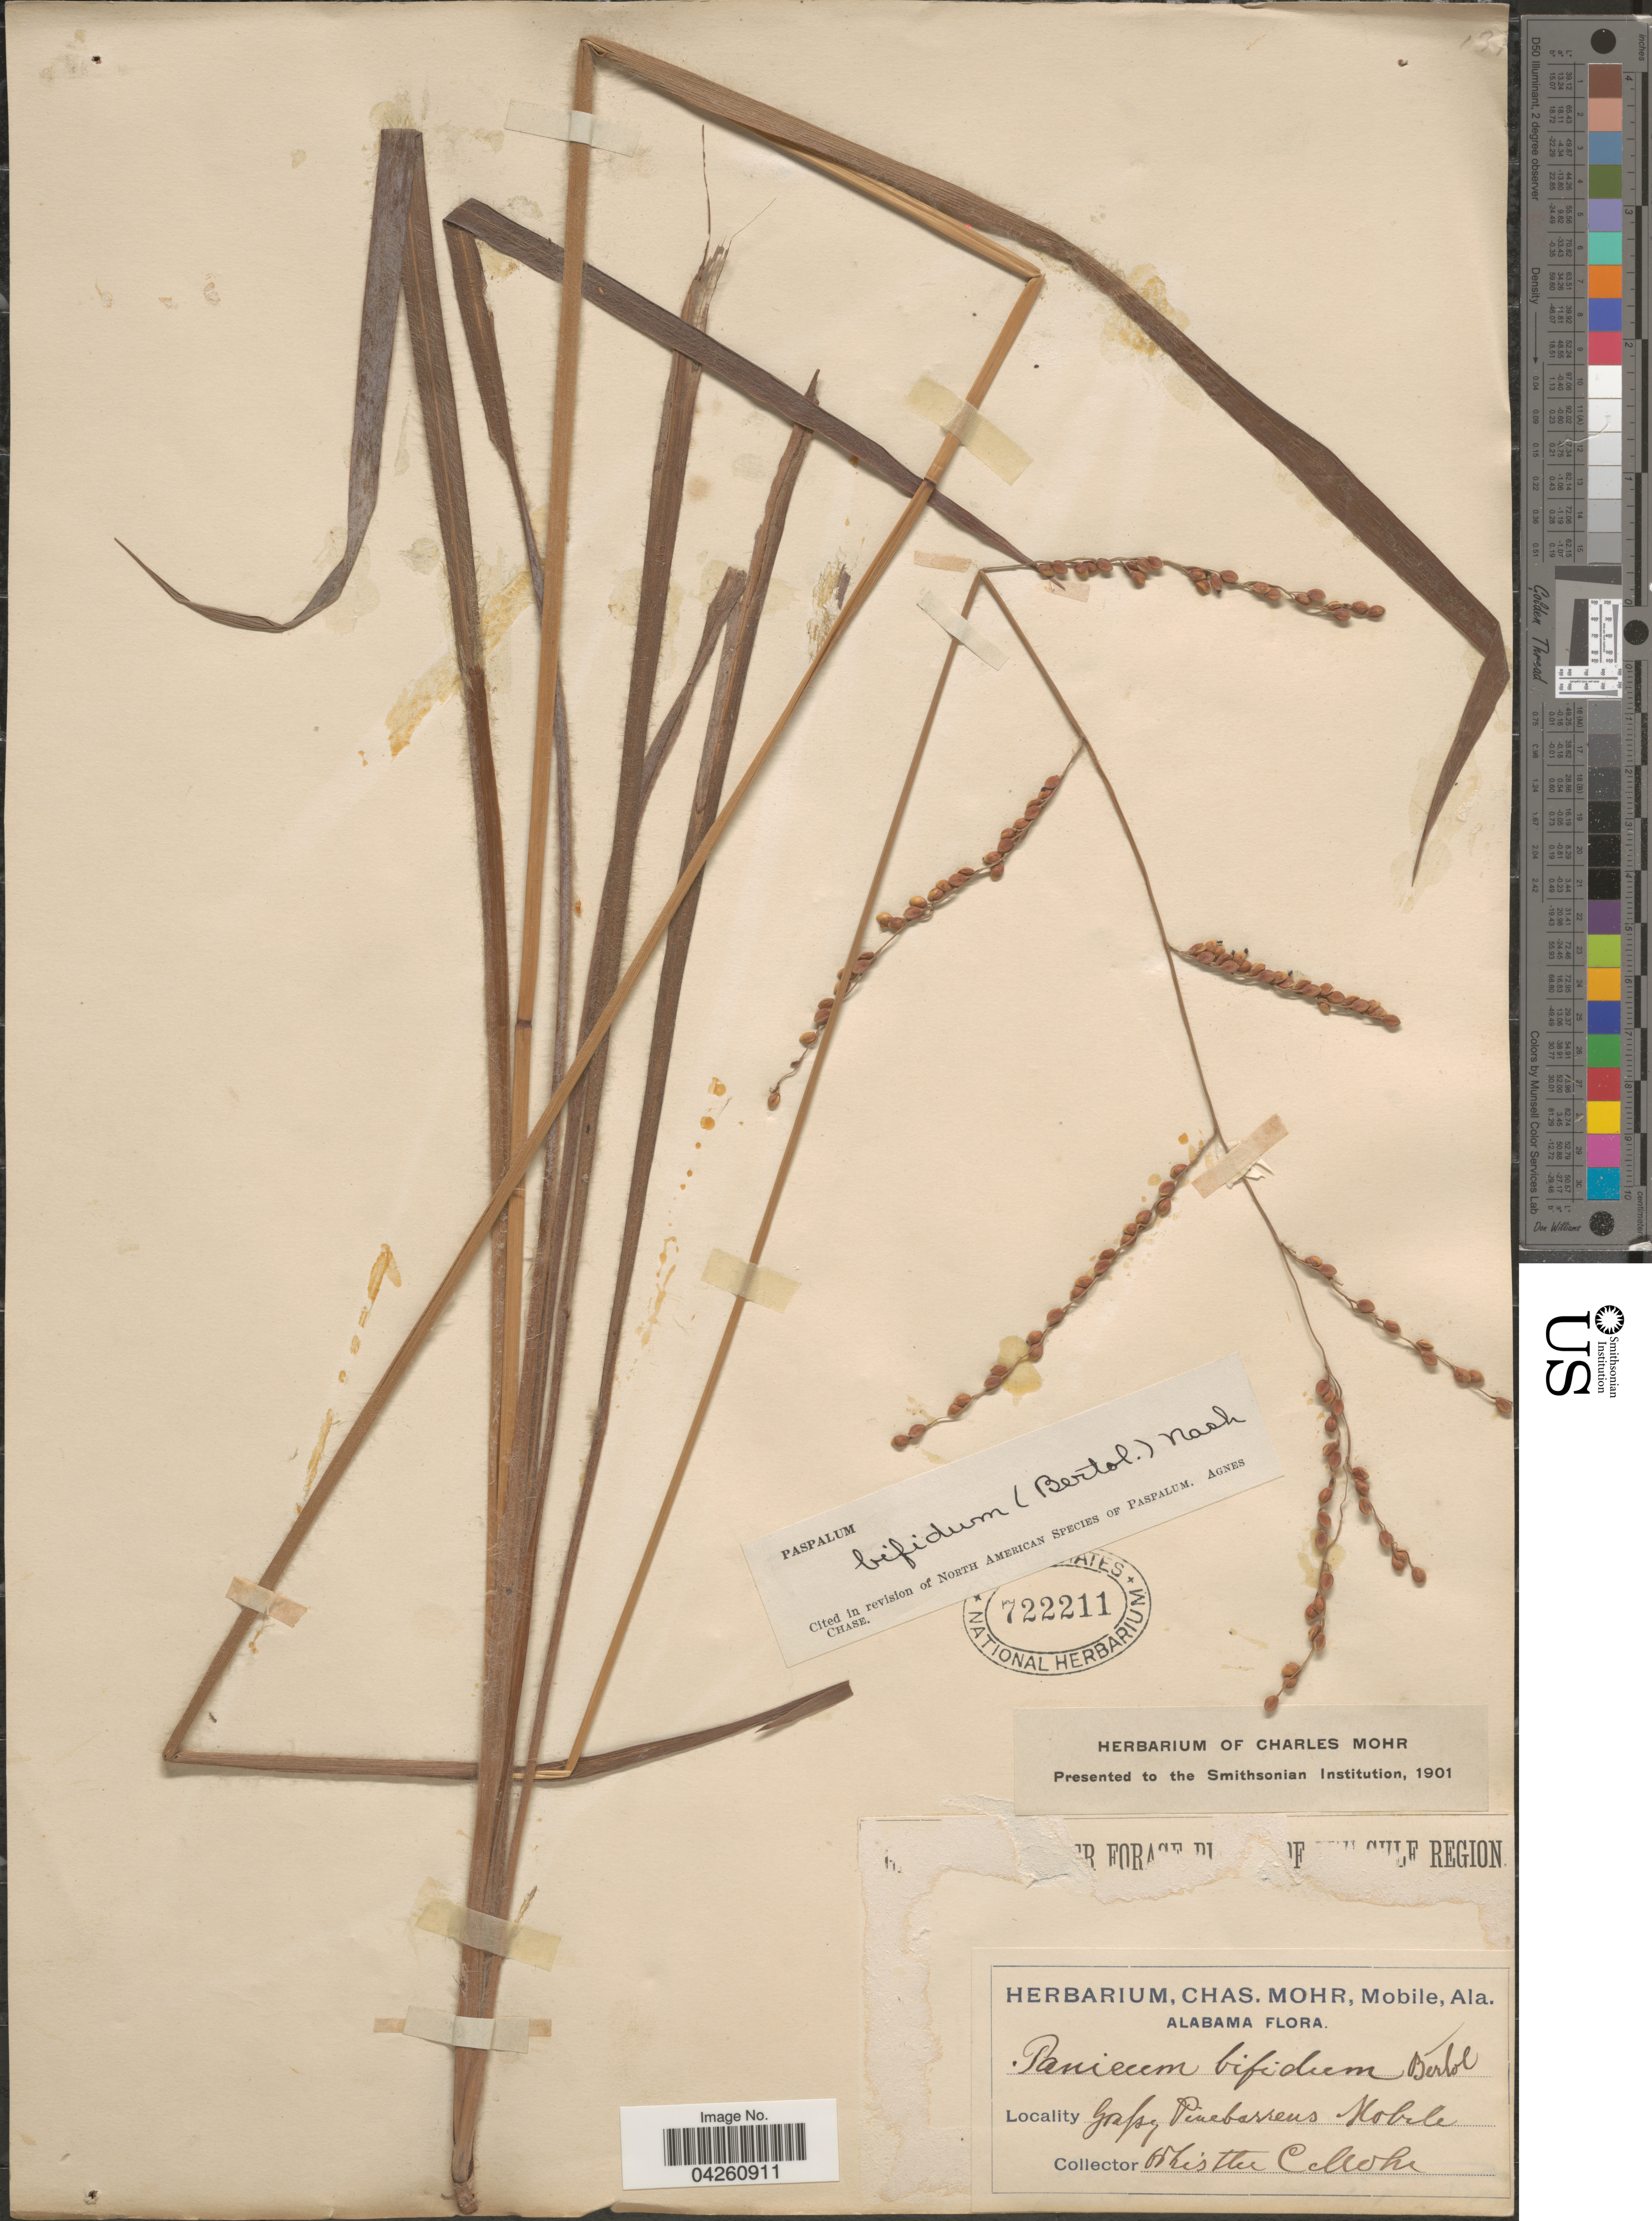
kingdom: Plantae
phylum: Tracheophyta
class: Liliopsida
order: Poales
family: Poaceae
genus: Paspalum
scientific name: Paspalum bifidum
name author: (Bertol.) Nash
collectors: -- Whistler & Mohr, C. T. (herbarium)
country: United States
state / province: Alabama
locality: Grassy Pinebarrens Mobile.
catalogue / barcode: US 722211